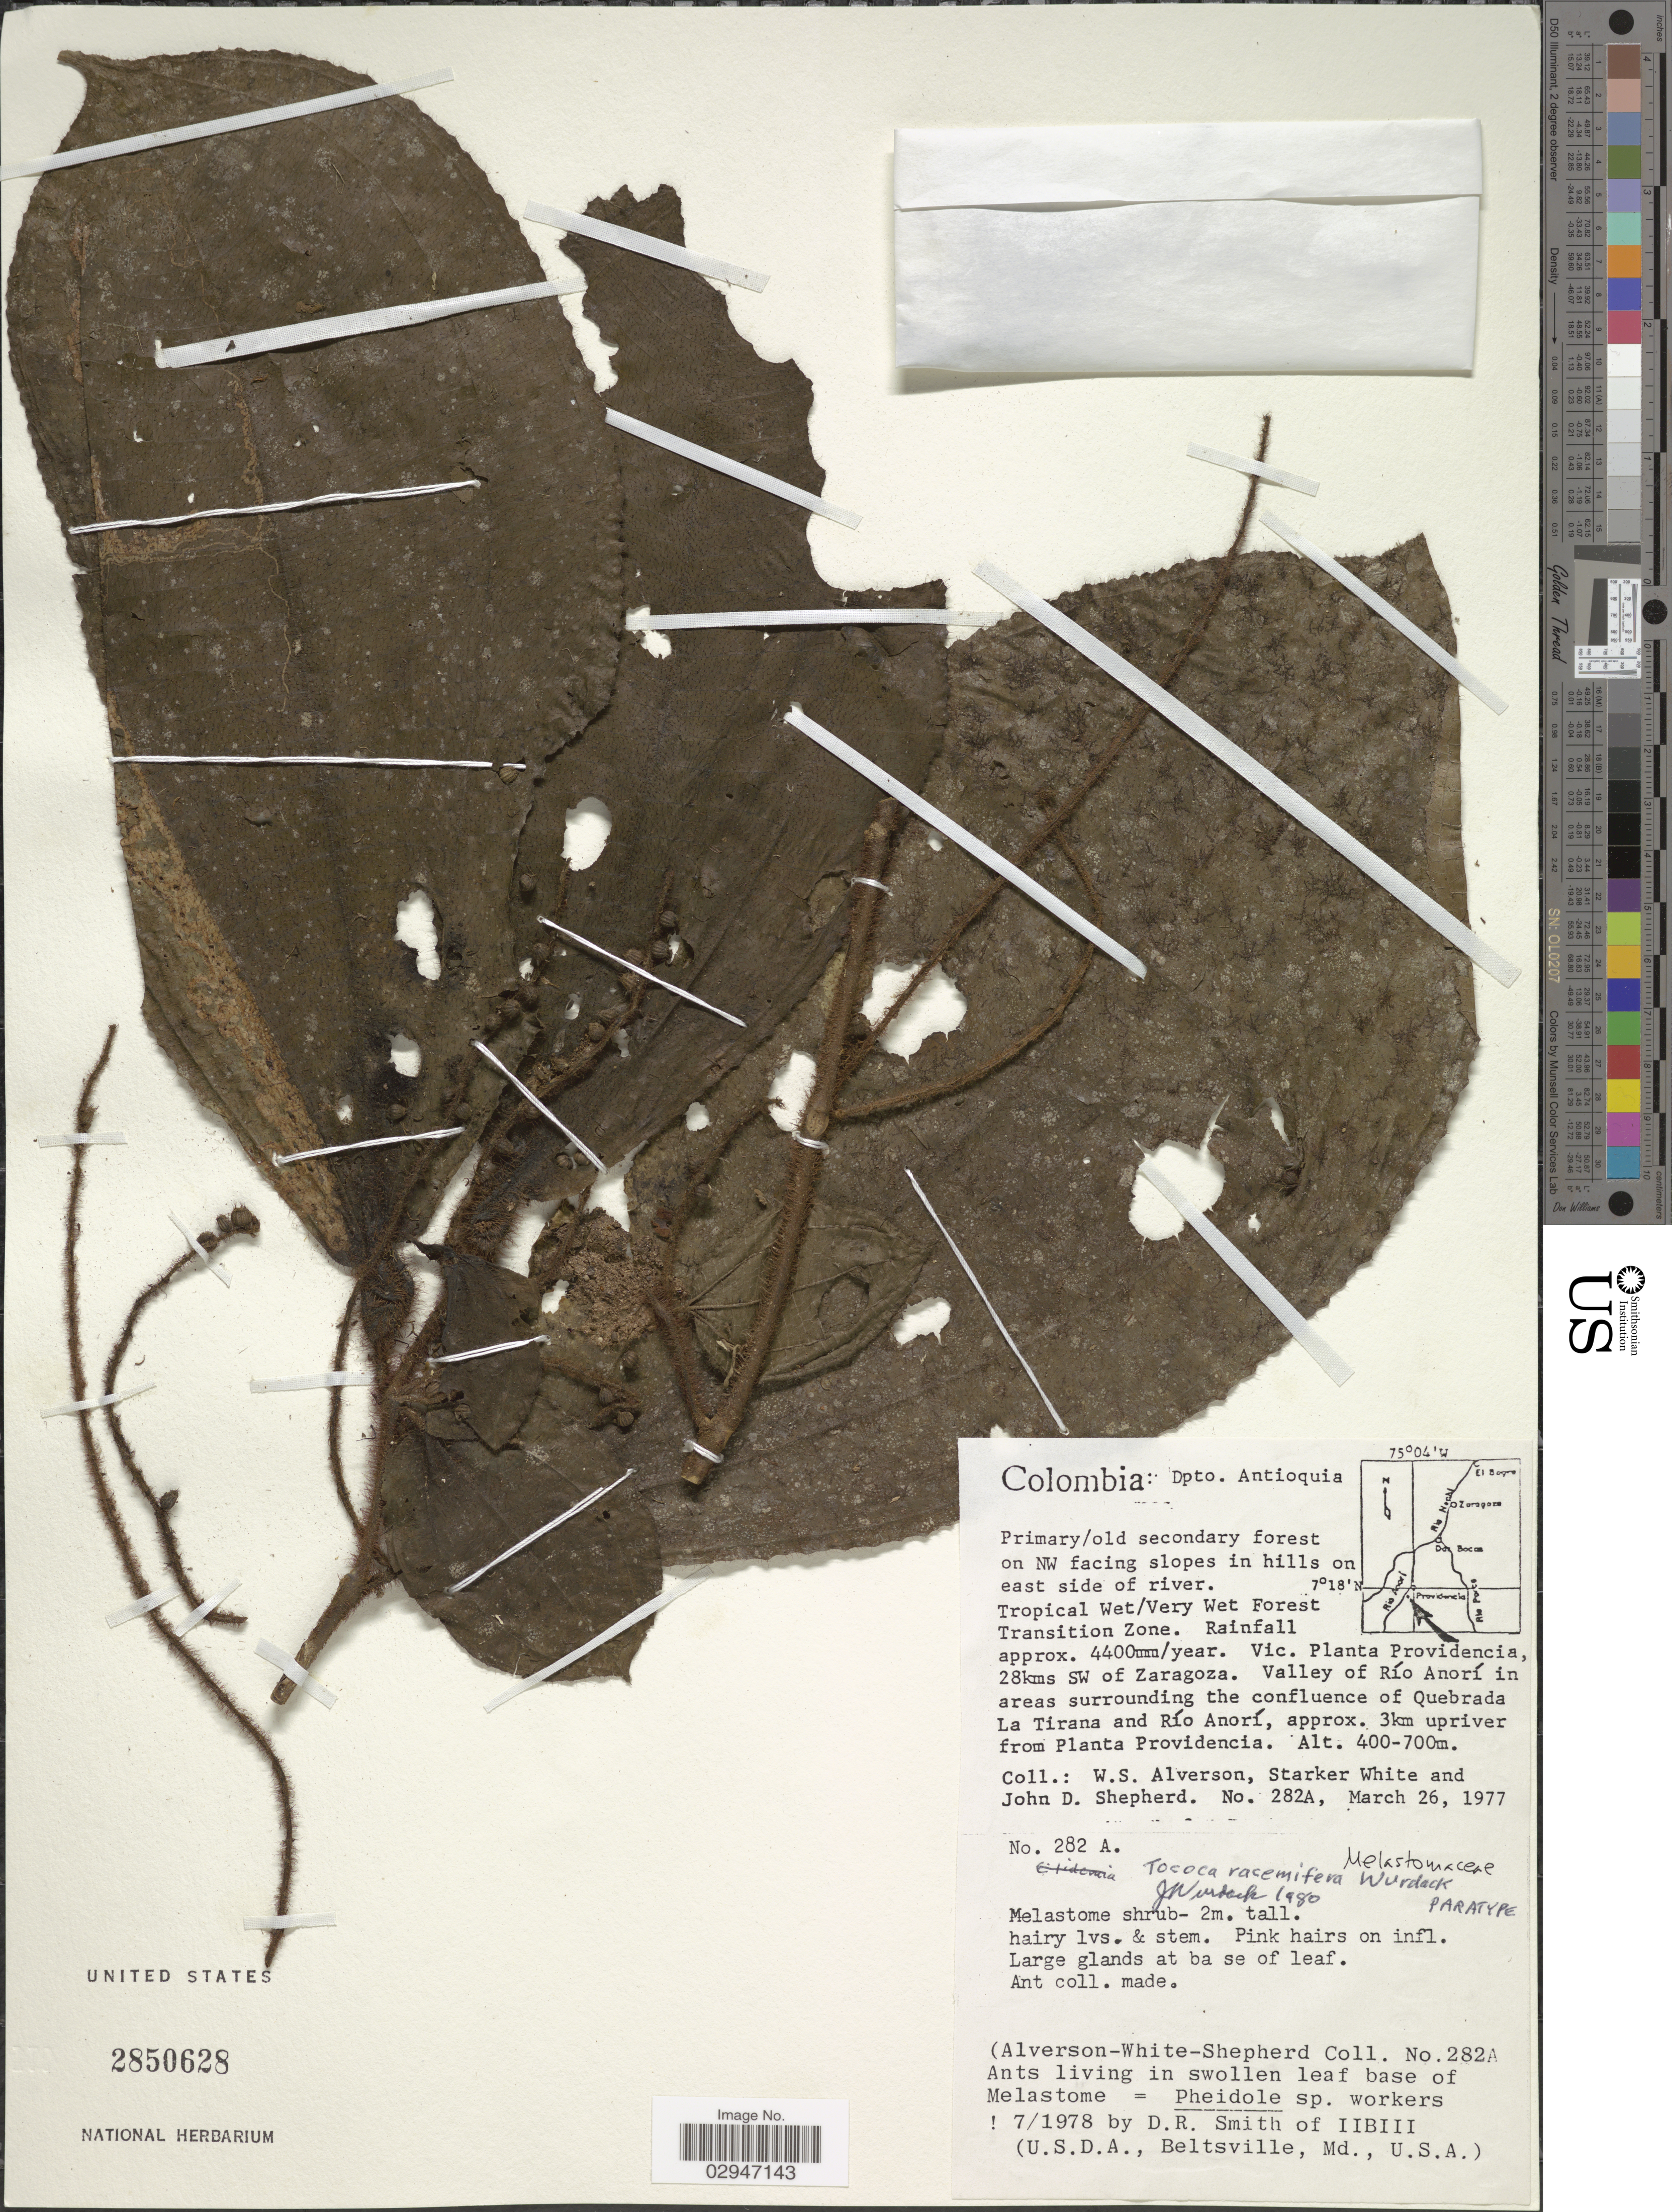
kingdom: Plantae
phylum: Tracheophyta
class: Magnoliopsida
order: Myrtales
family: Melastomataceae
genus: Tococa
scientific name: Tococa racemifera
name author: Wurdack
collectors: W. S. Alverson, S. White & J. D. Shepherd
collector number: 282A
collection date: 1977-03-26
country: Colombia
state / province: Antioquia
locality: Dpto. Antioquia. NW facing slopes in hills east side of river. Vic. Planta Providencia, 28kms SW of Zaragoza. Valley of Río Anorí in areas surrounding the confluence of Quebrada La Tirana and Río Anorí, approx. 3km upriver from Planta Providencia.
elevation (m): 400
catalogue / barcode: US 2850628